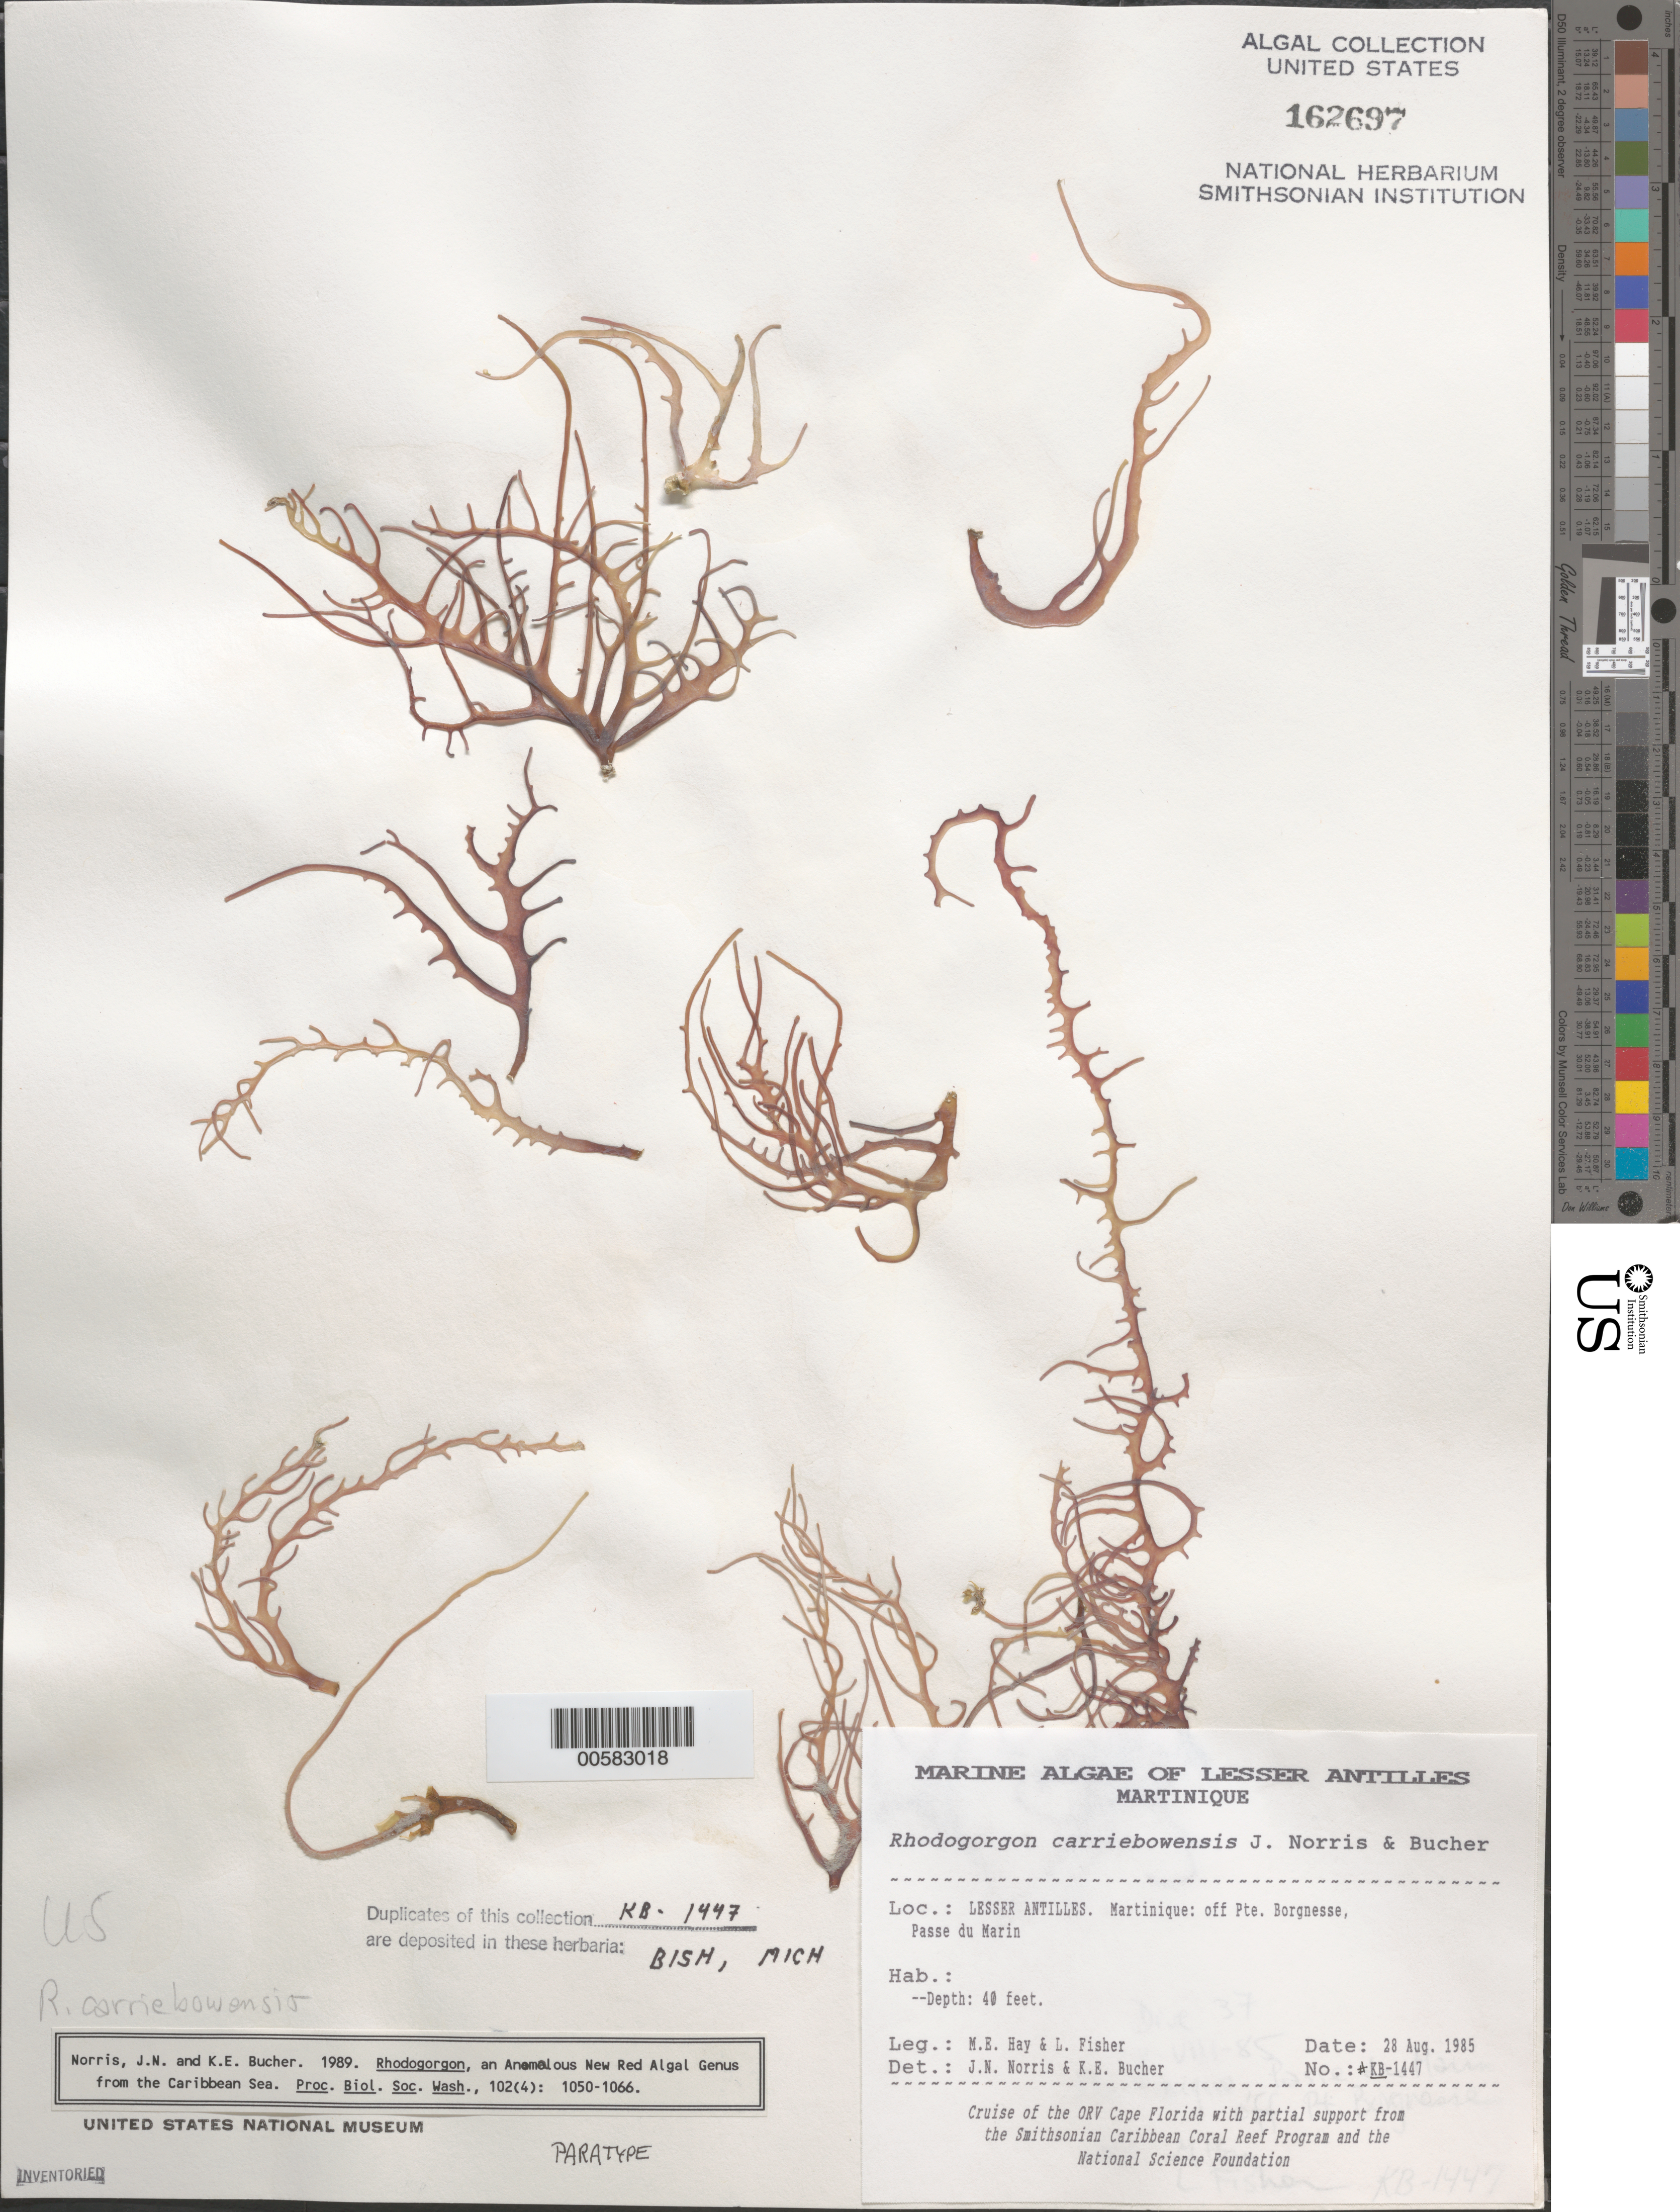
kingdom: Plantae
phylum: Rhodophyta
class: Florideophyceae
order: Rhodogorgonales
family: Rhodogorgonaceae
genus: Rhodogorgon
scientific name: Rhodogorgon ramosissima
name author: J.N. Norris & K.E. Bucher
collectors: M. E. Hay & L. Fisher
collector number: KB-1447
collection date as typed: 28 Aug 1985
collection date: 1985-08-28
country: Martinique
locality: Passe du Marin, off Pointe Borgnesse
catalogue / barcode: US 162697